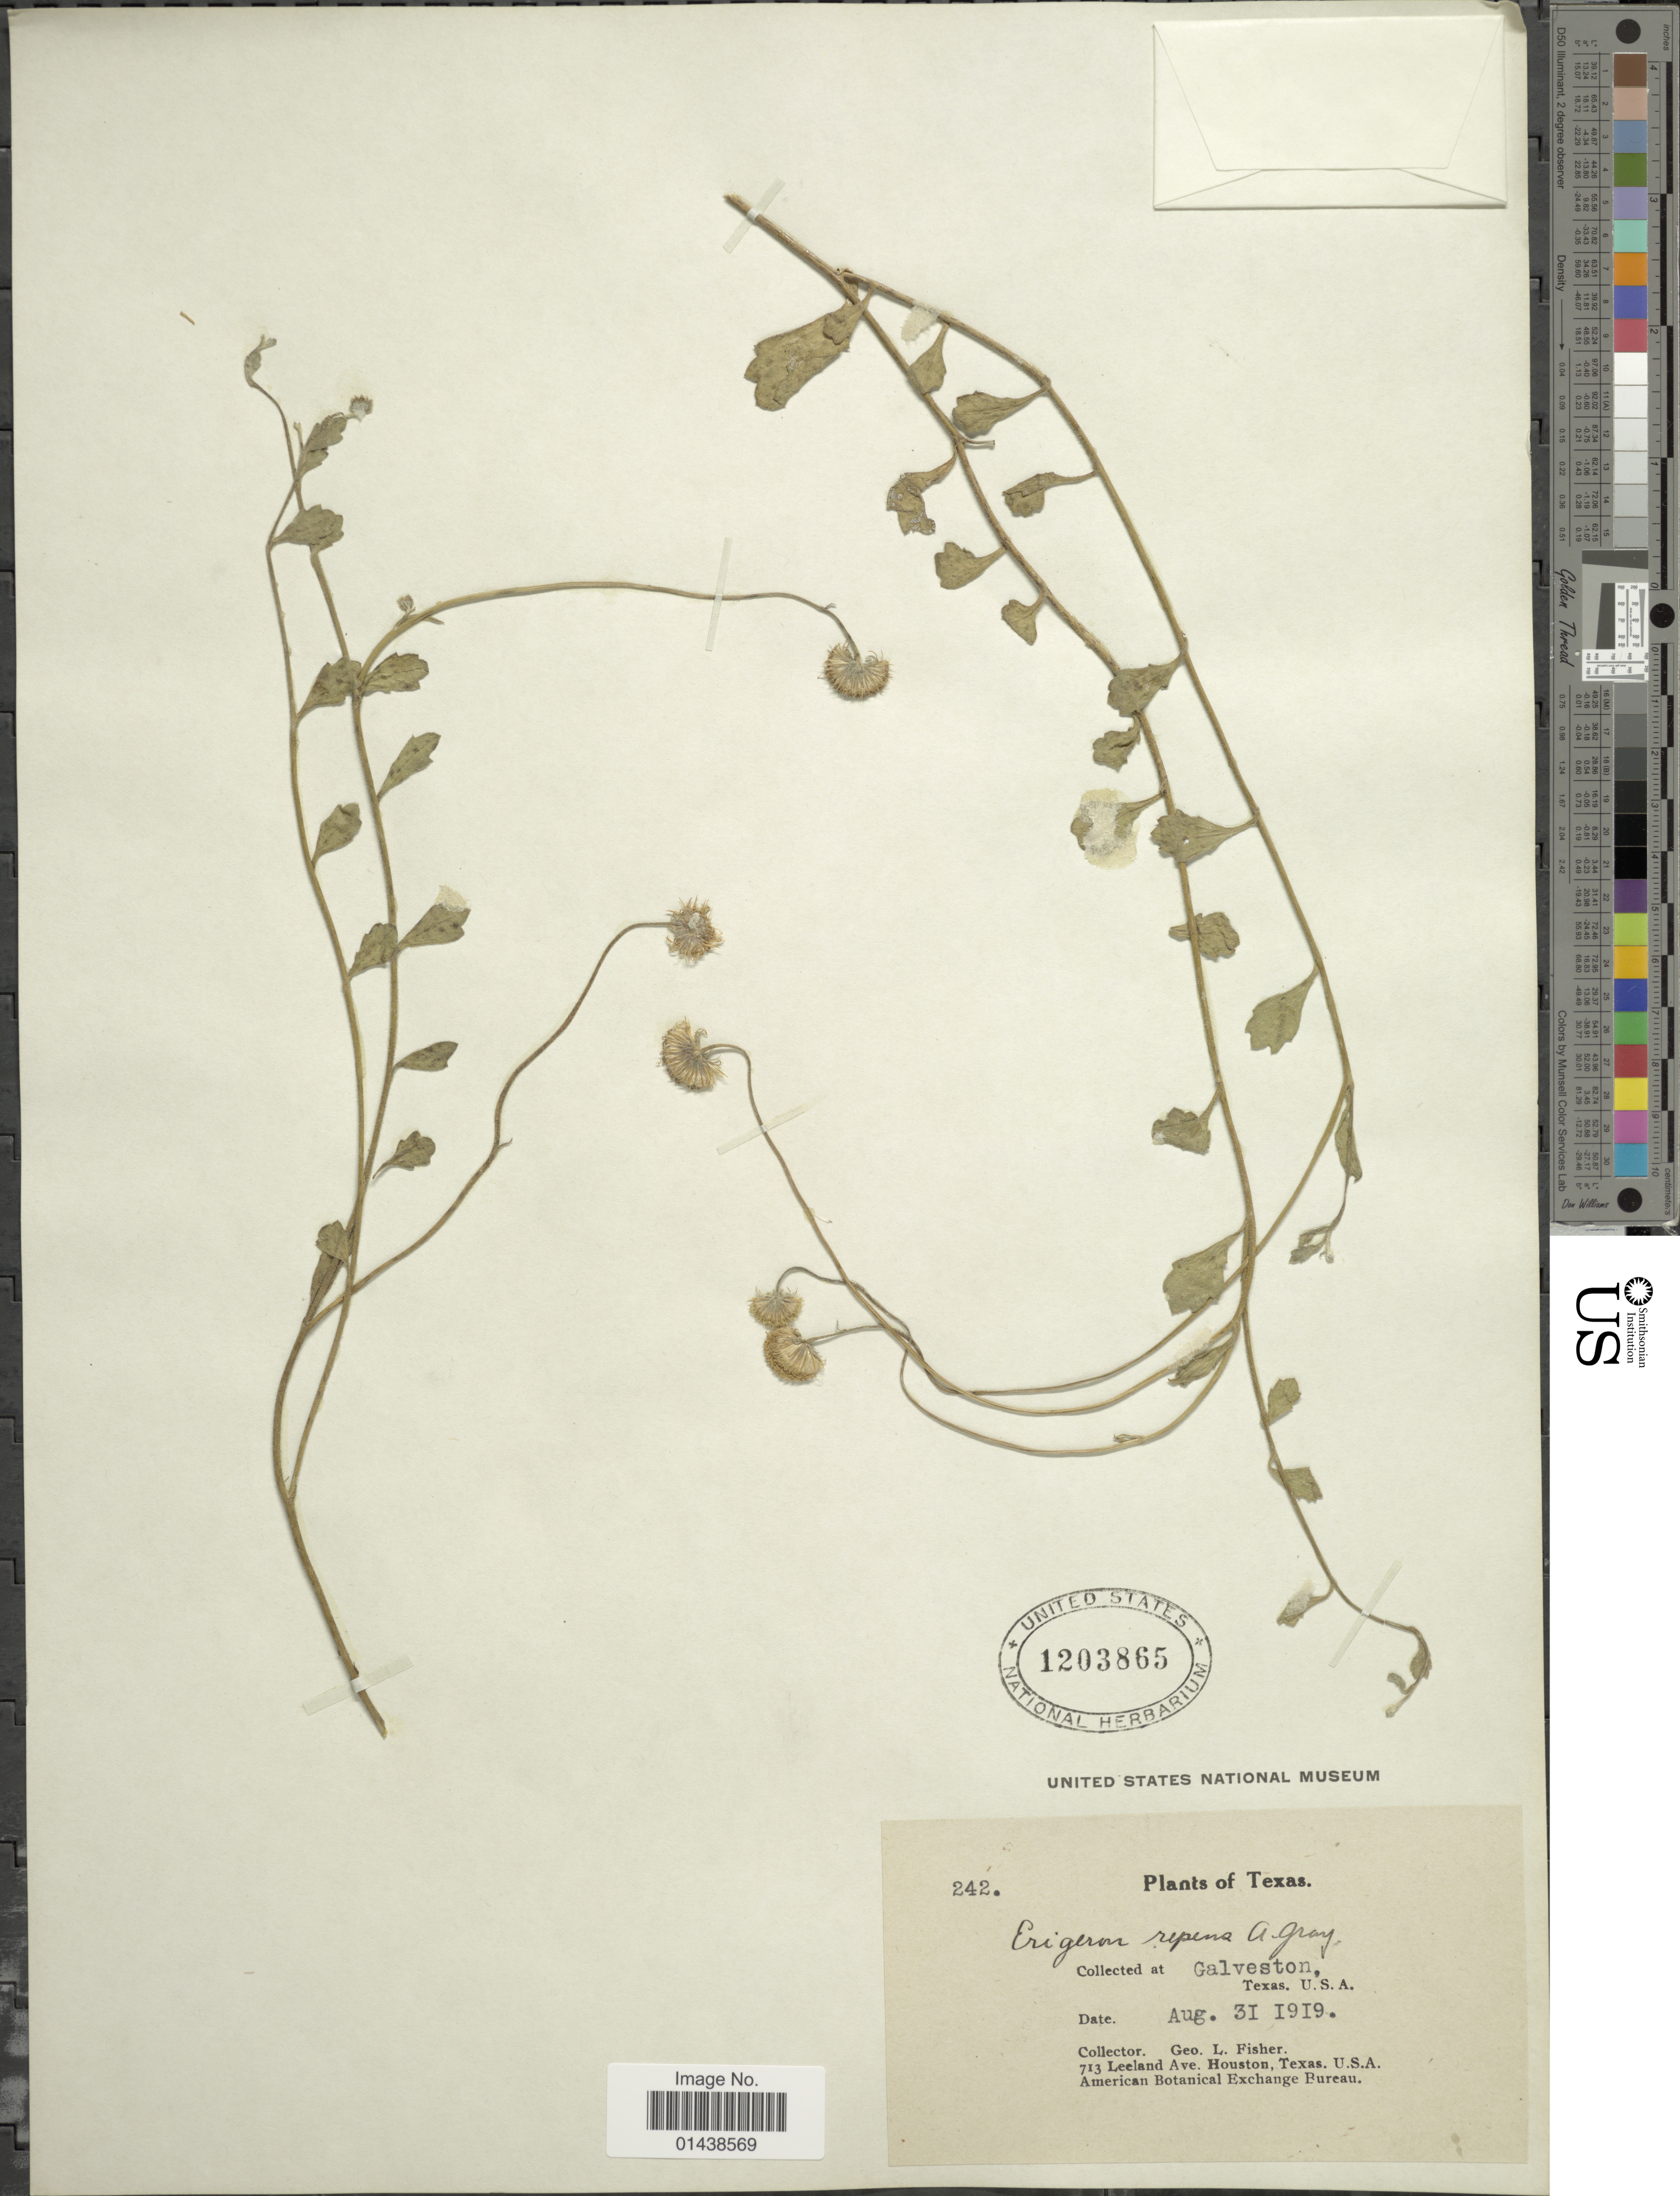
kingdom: Plantae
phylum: Tracheophyta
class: Magnoliopsida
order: Asterales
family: Asteraceae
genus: Erigeron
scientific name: Erigeron myrionactis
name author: Small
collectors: G. L. Fisher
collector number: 242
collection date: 1919-08-31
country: United States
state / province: Texas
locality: Galveston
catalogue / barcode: US 1203865